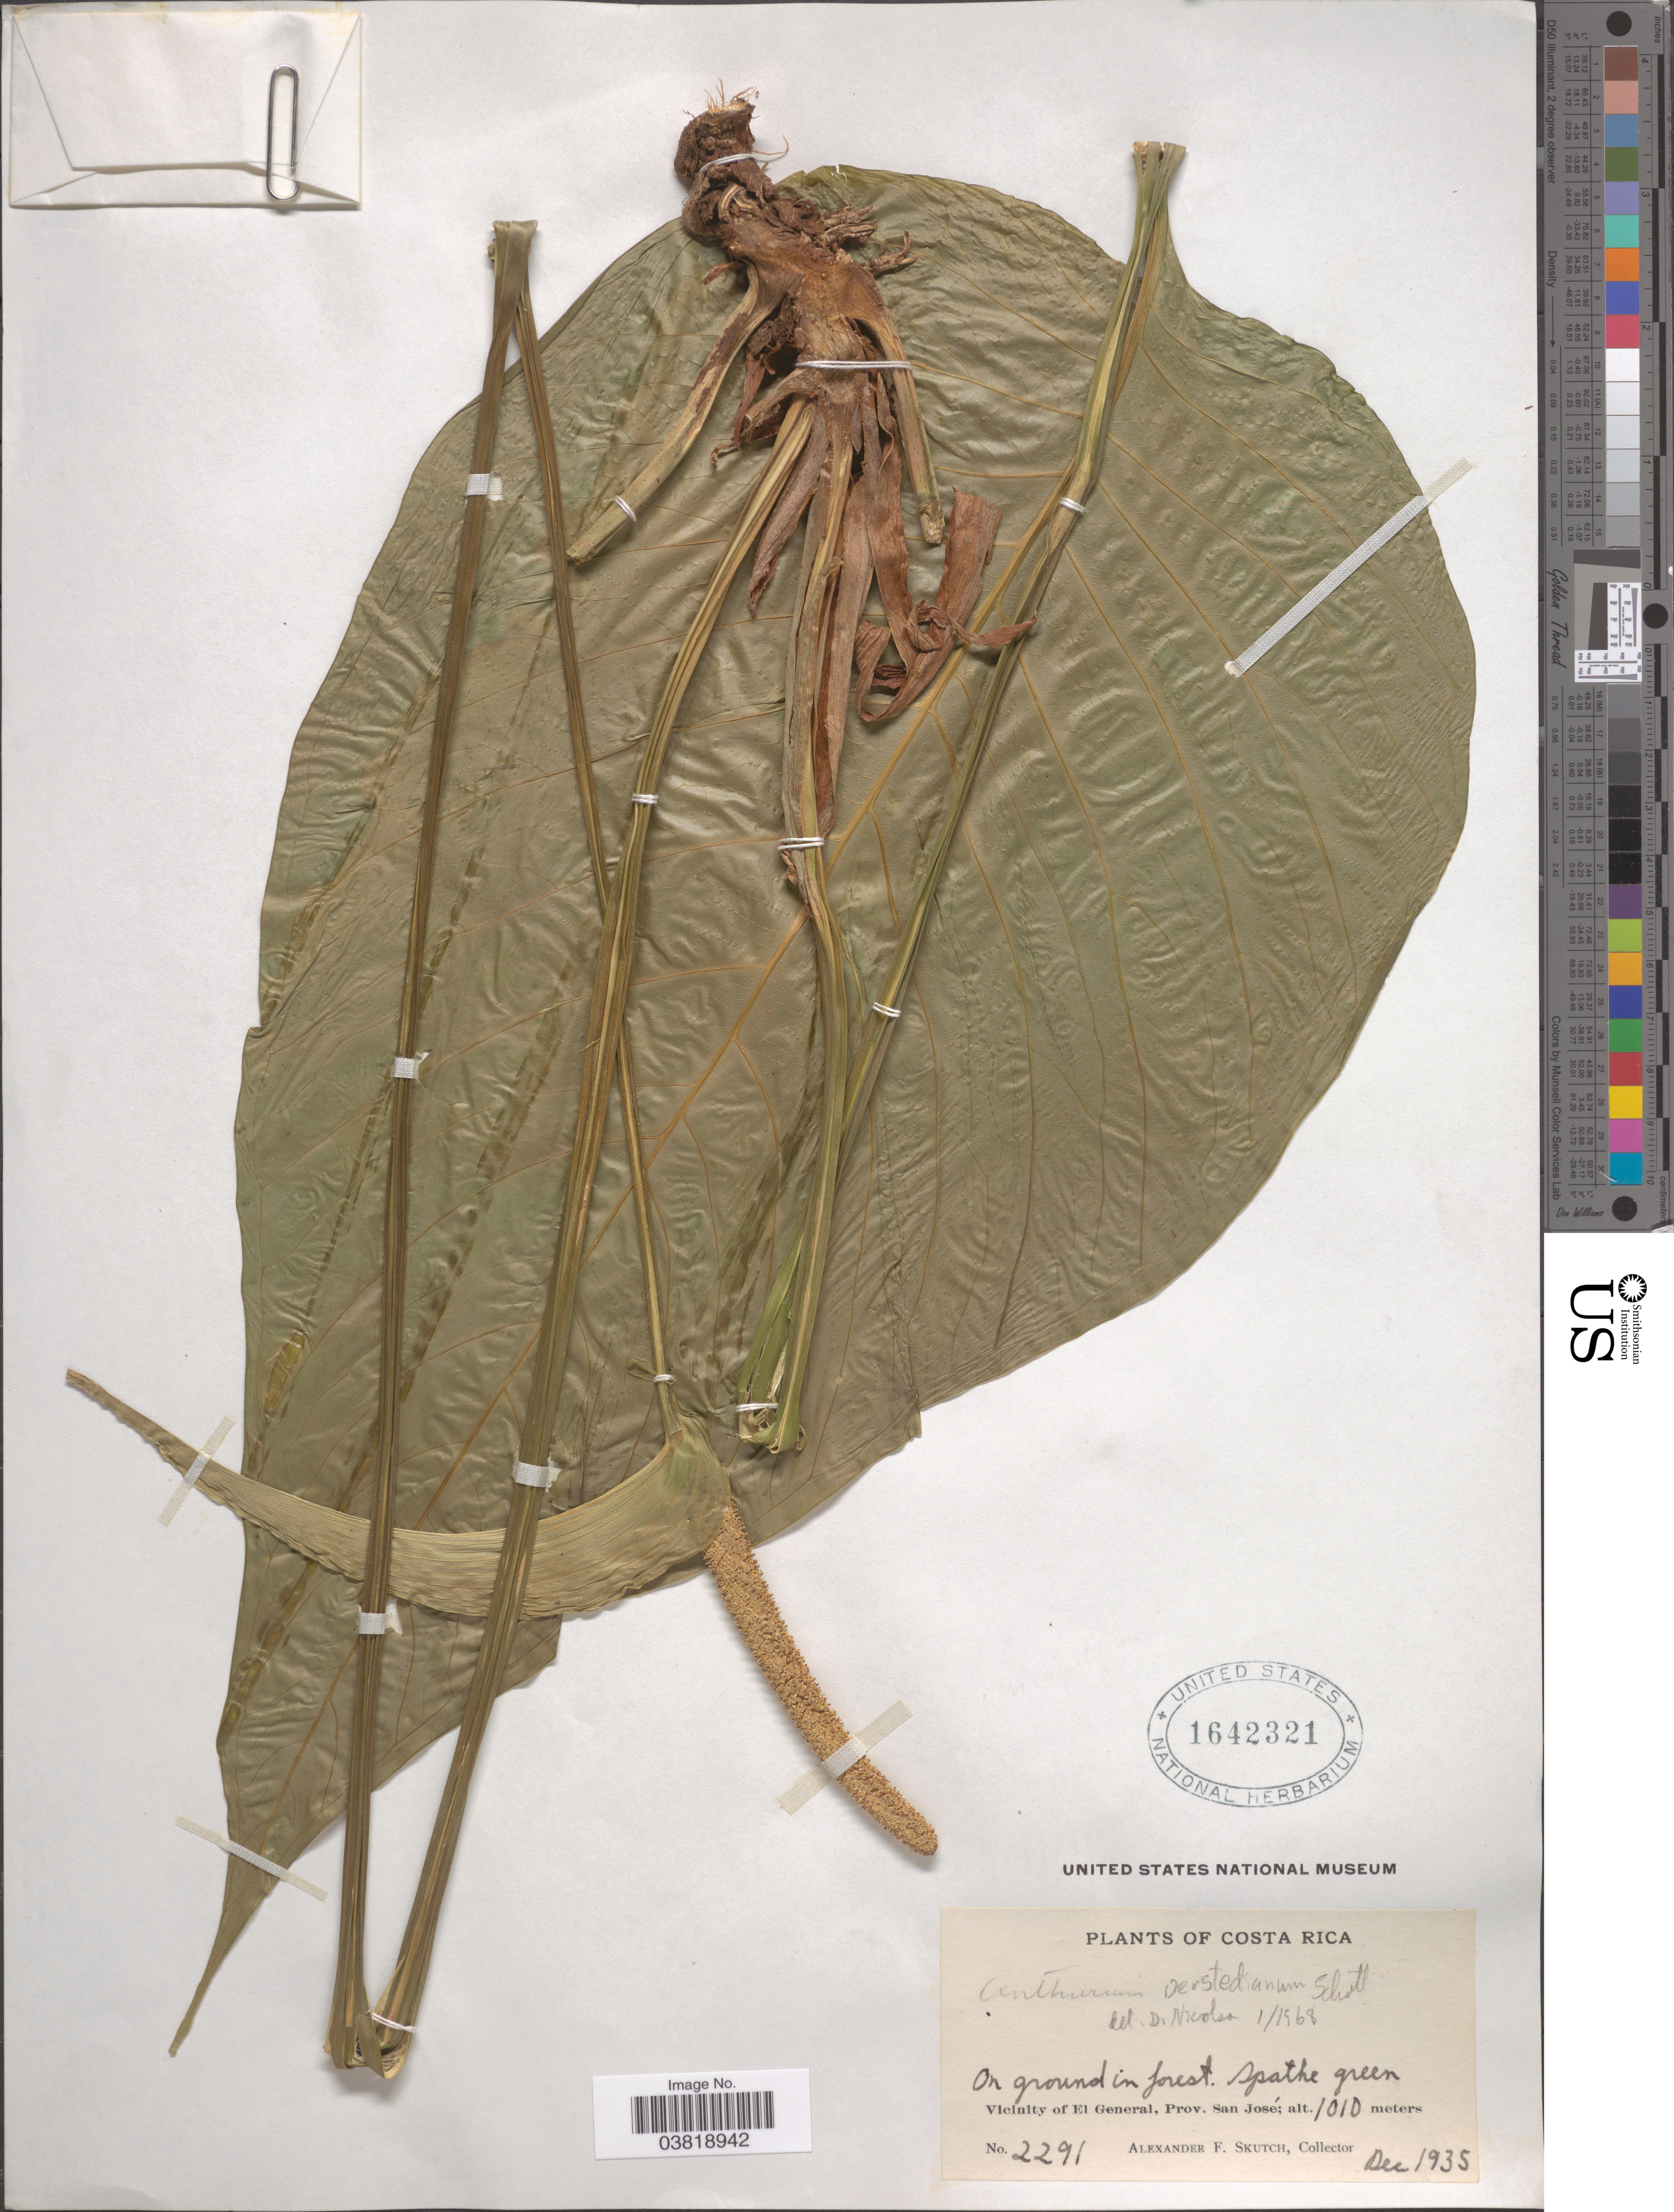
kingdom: Plantae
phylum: Tracheophyta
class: Liliopsida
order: Alismatales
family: Araceae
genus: Anthurium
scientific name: Anthurium oerstedianum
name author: Schott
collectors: A. F. Skutch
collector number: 2291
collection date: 1935-12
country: Costa Rica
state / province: San José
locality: Vicinity of El General.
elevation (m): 1010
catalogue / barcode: US 1642321